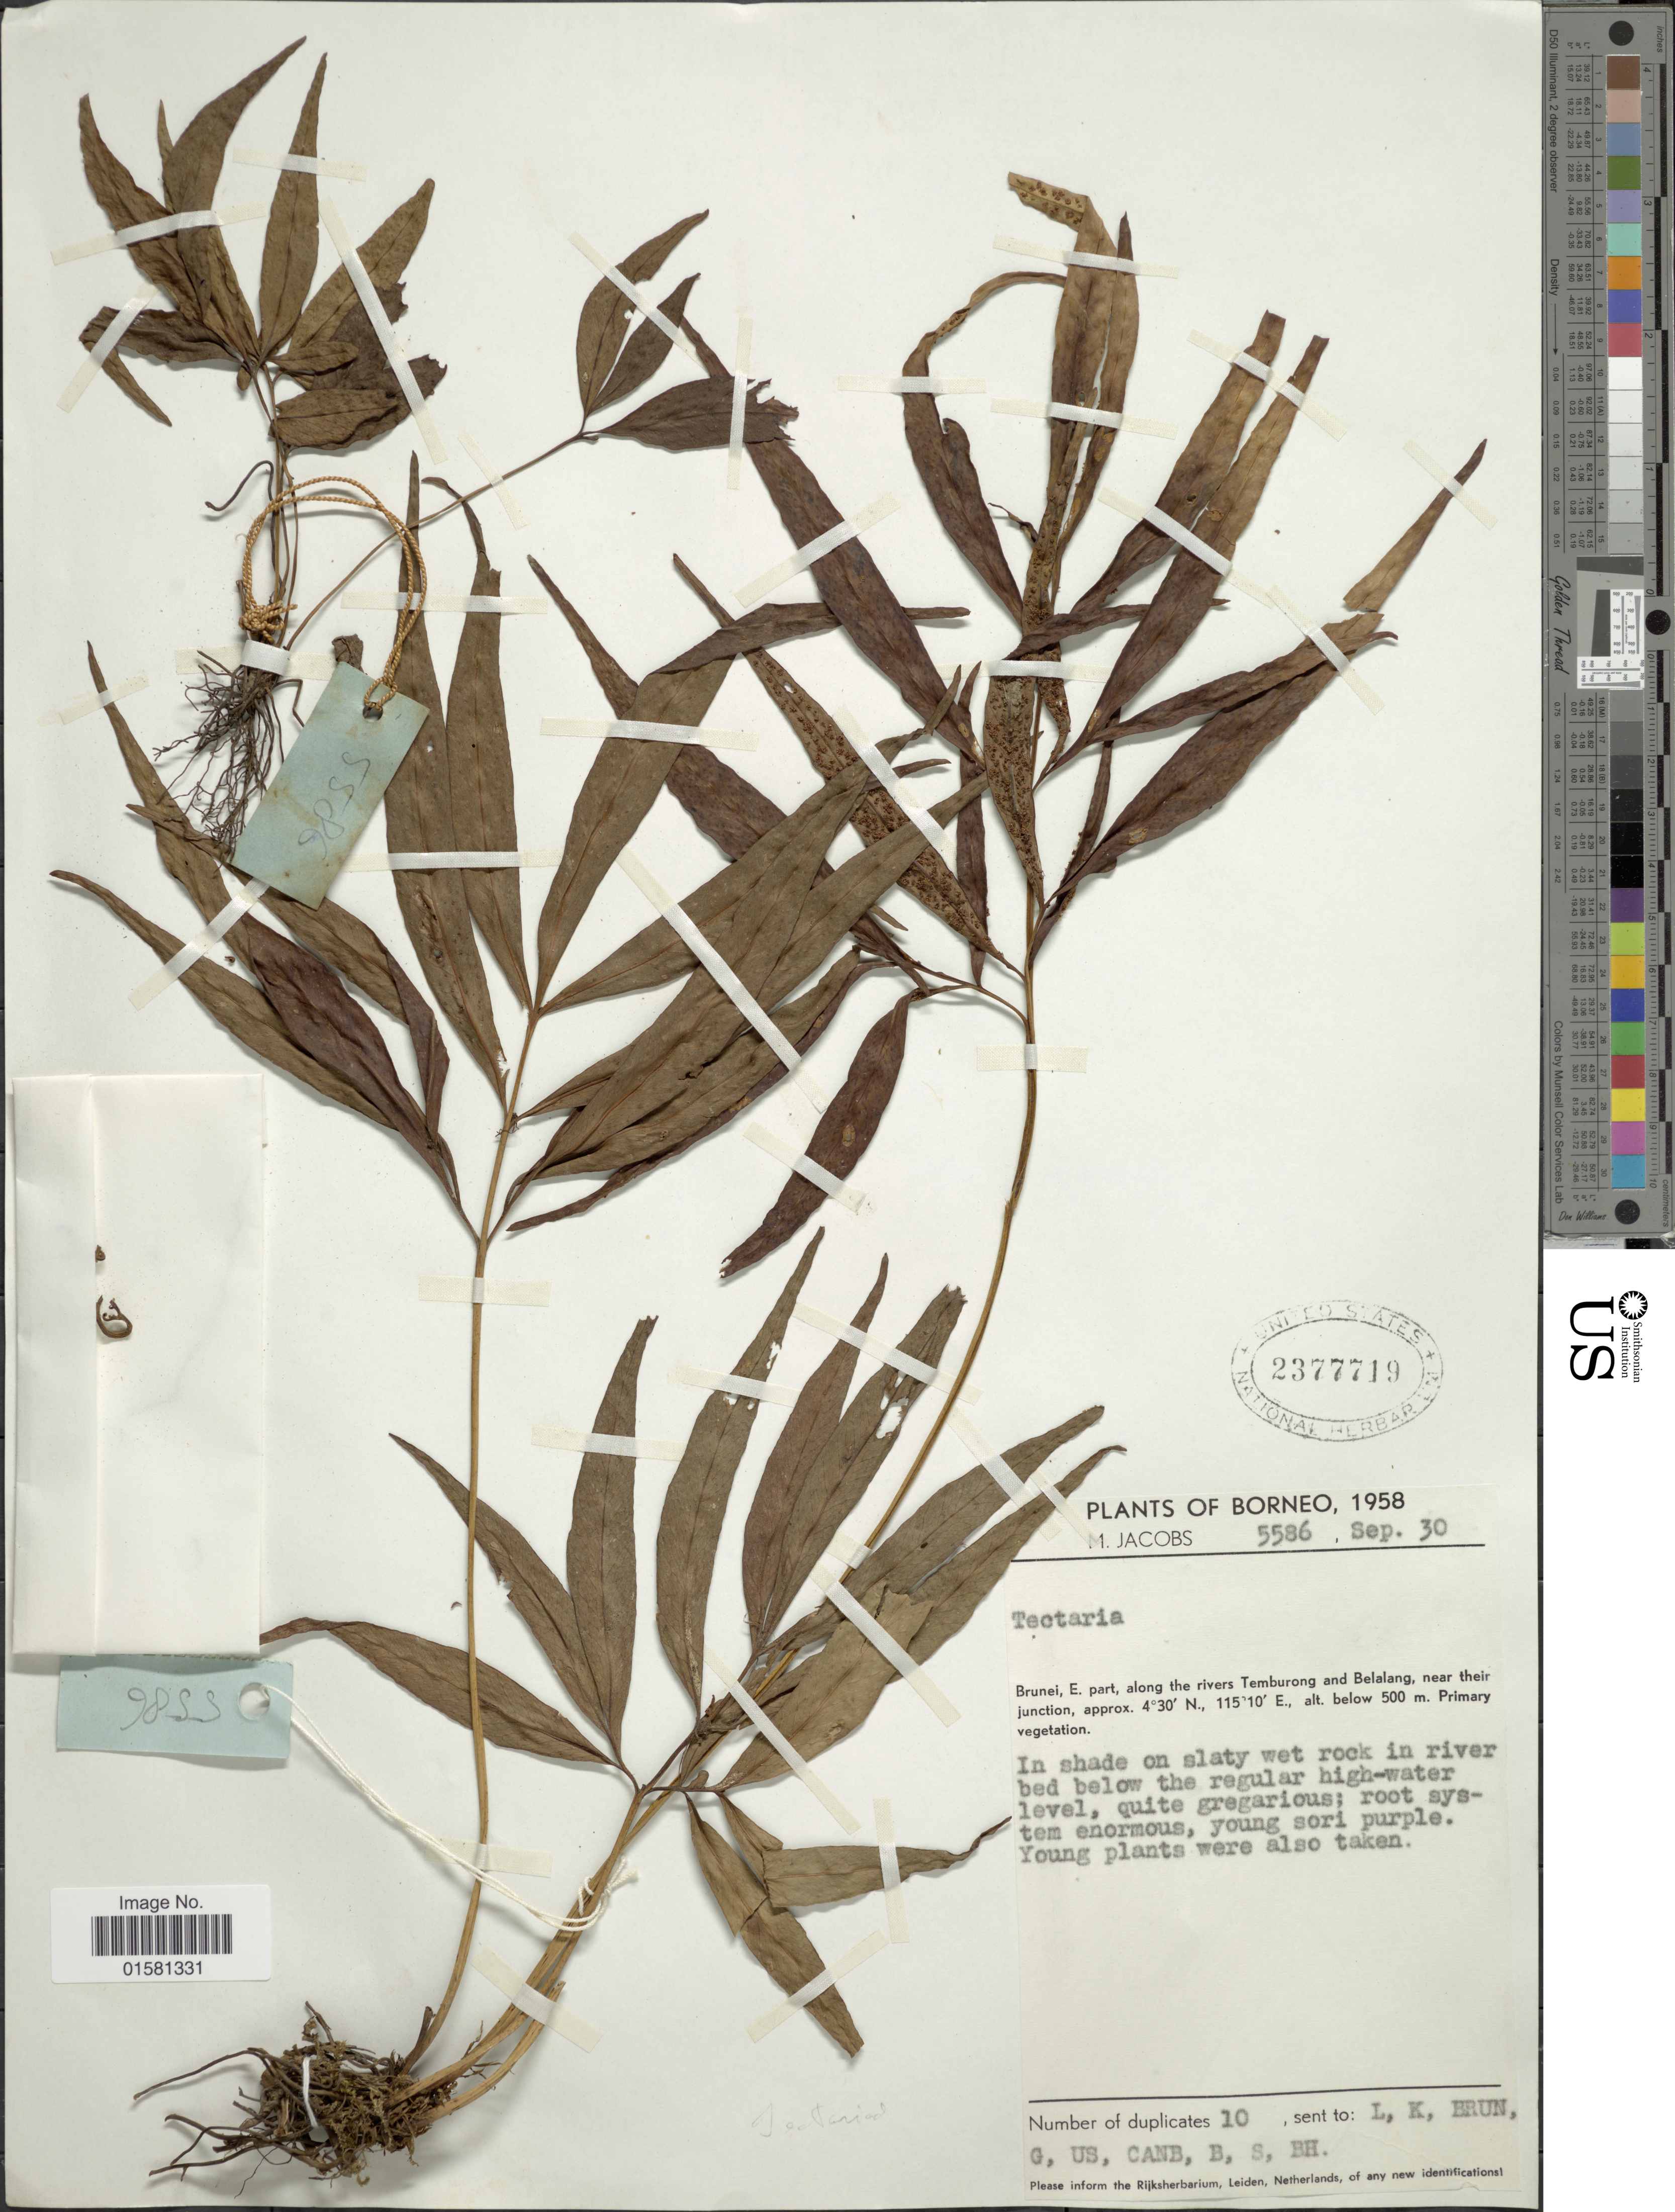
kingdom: Plantae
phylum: Tracheophyta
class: Polypodiopsida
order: Polypodiales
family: Tectariaceae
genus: Tectaria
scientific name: Tectaria sp.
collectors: M. Jacobs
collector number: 5586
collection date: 1958-09-30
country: Brunei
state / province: Brunei and Muara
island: Borneo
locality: Borneo, Brunei, E. part, along the rivers Temburong and Belalang near their junction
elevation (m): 500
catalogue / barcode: US 2377719